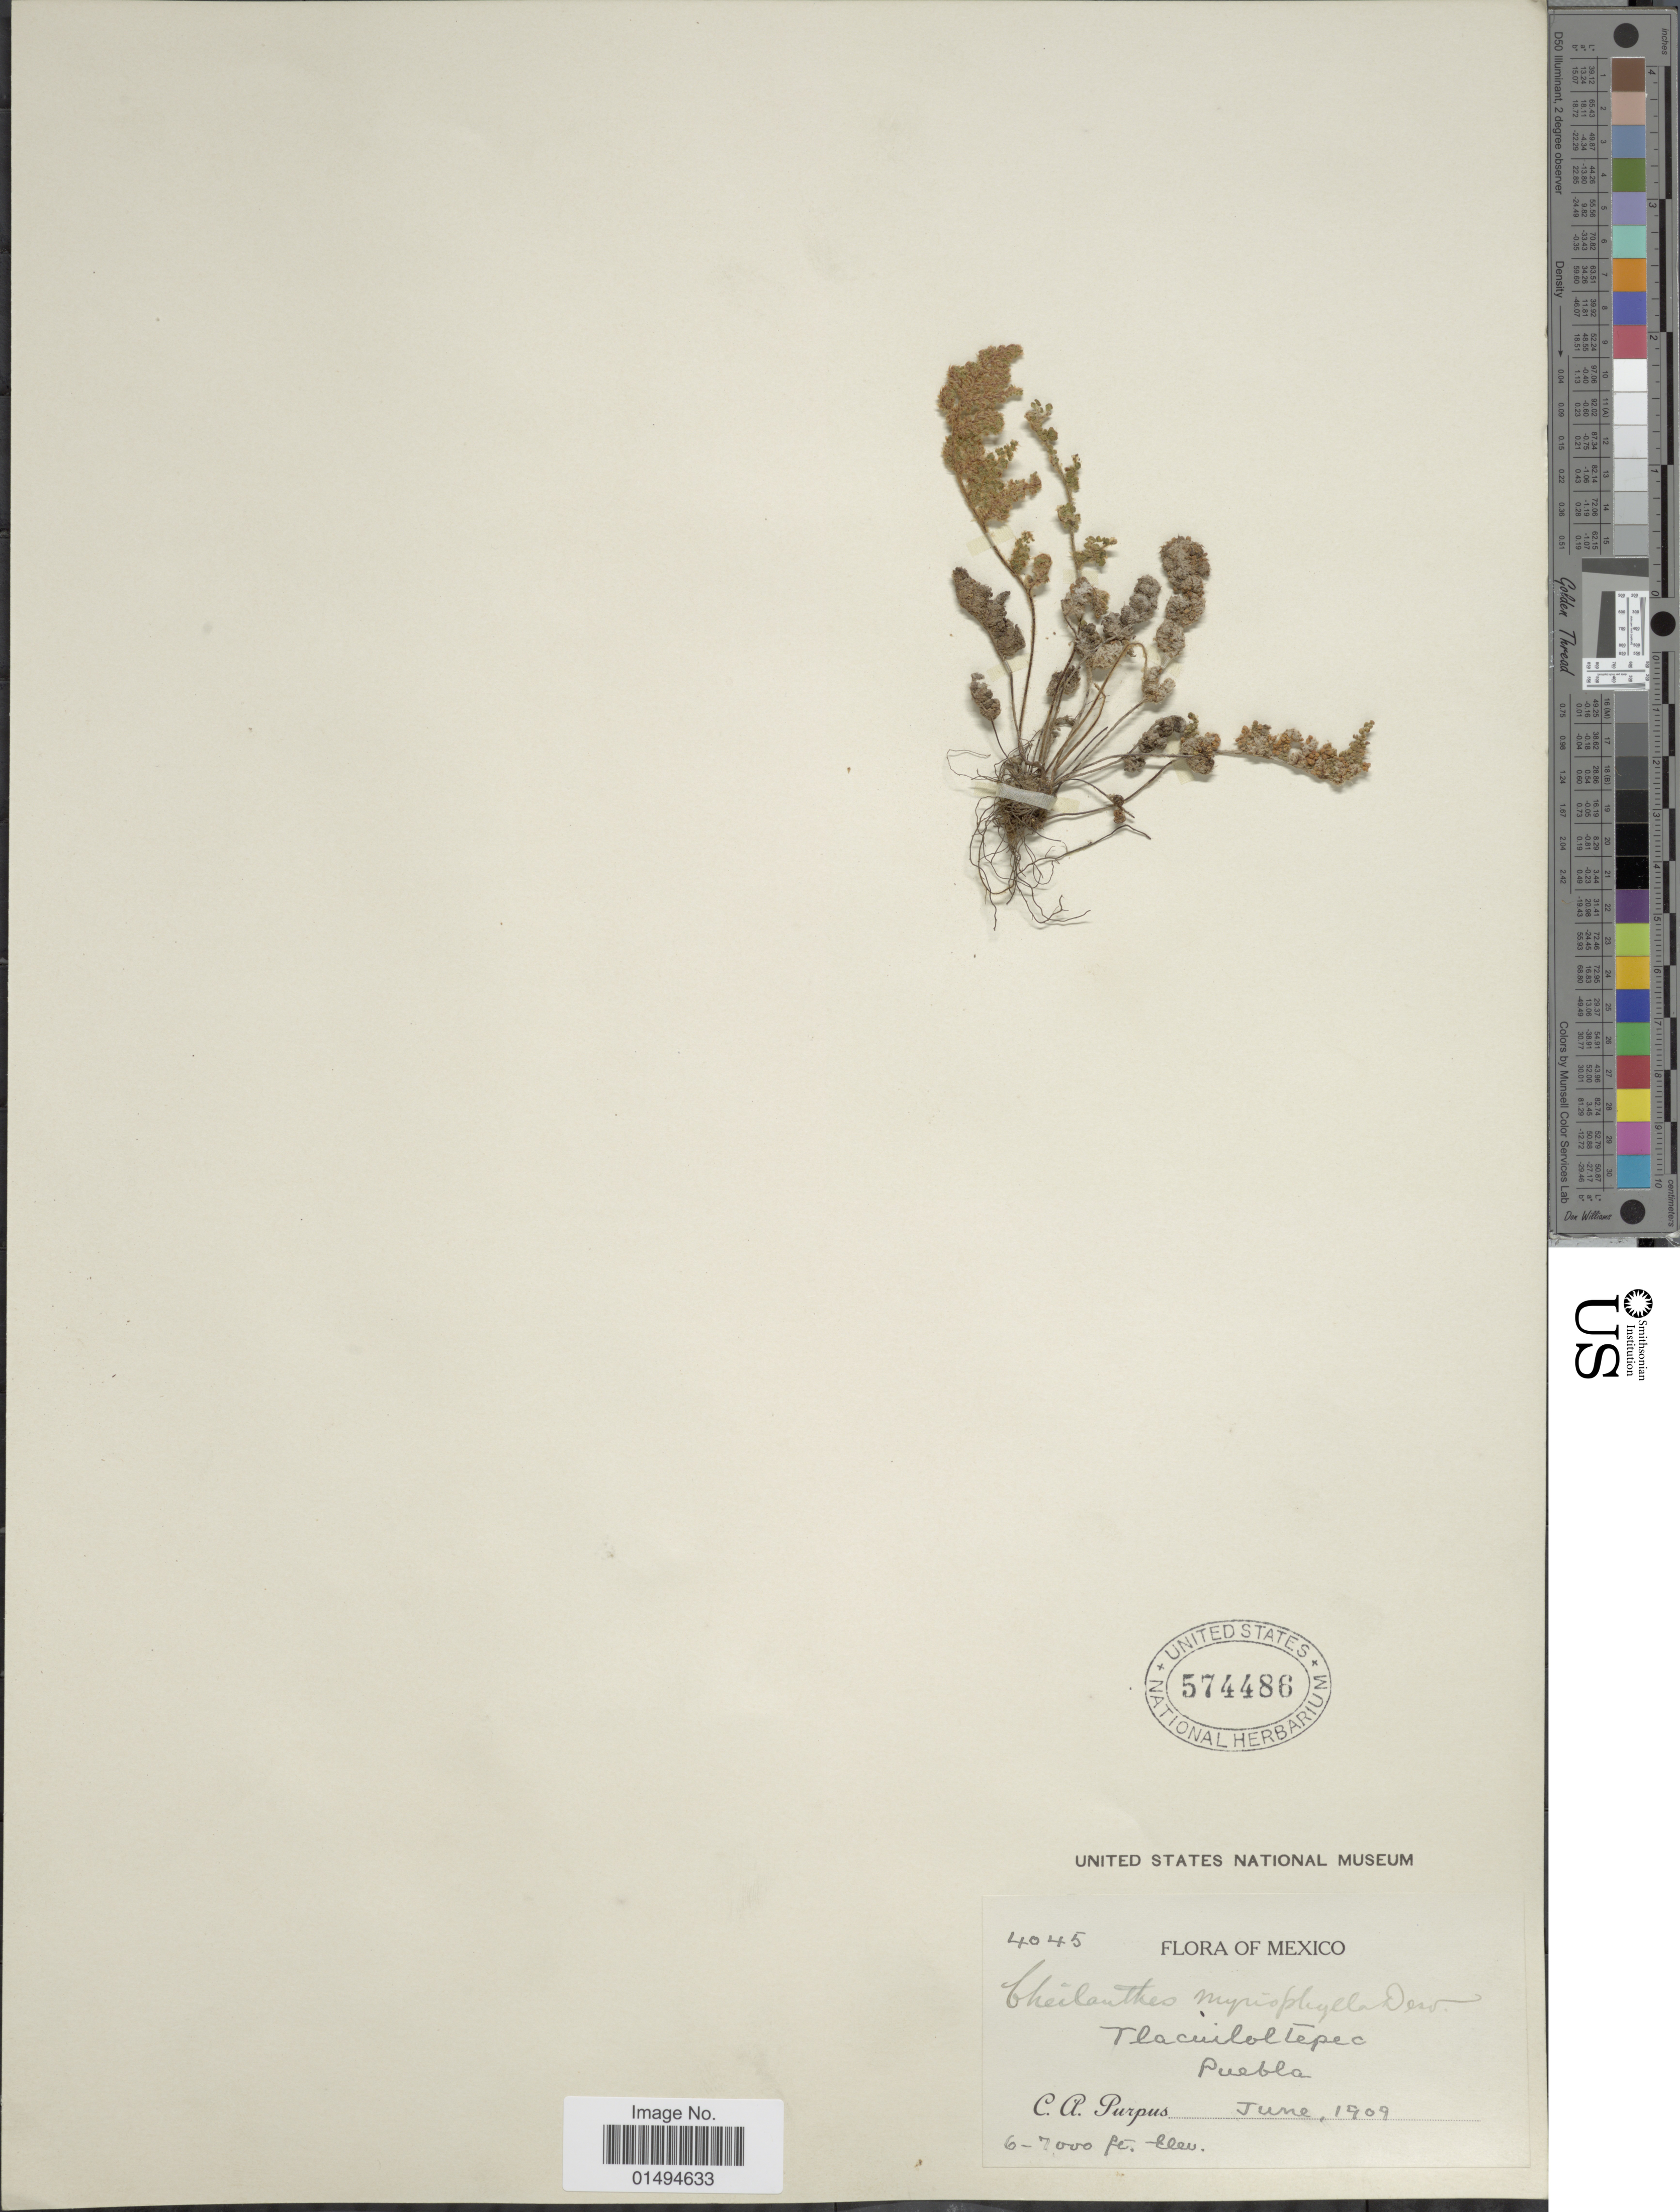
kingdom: Plantae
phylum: Tracheophyta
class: Polypodiopsida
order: Polypodiales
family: Pteridaceae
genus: Myriopteris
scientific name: Myriopteris myriophylla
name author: (Desv.) J. Sm.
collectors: C. A. Purpus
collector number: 4045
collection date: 1909-06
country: Mexico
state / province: Puebla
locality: Tlacuiloltepec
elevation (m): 1829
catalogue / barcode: US 574486